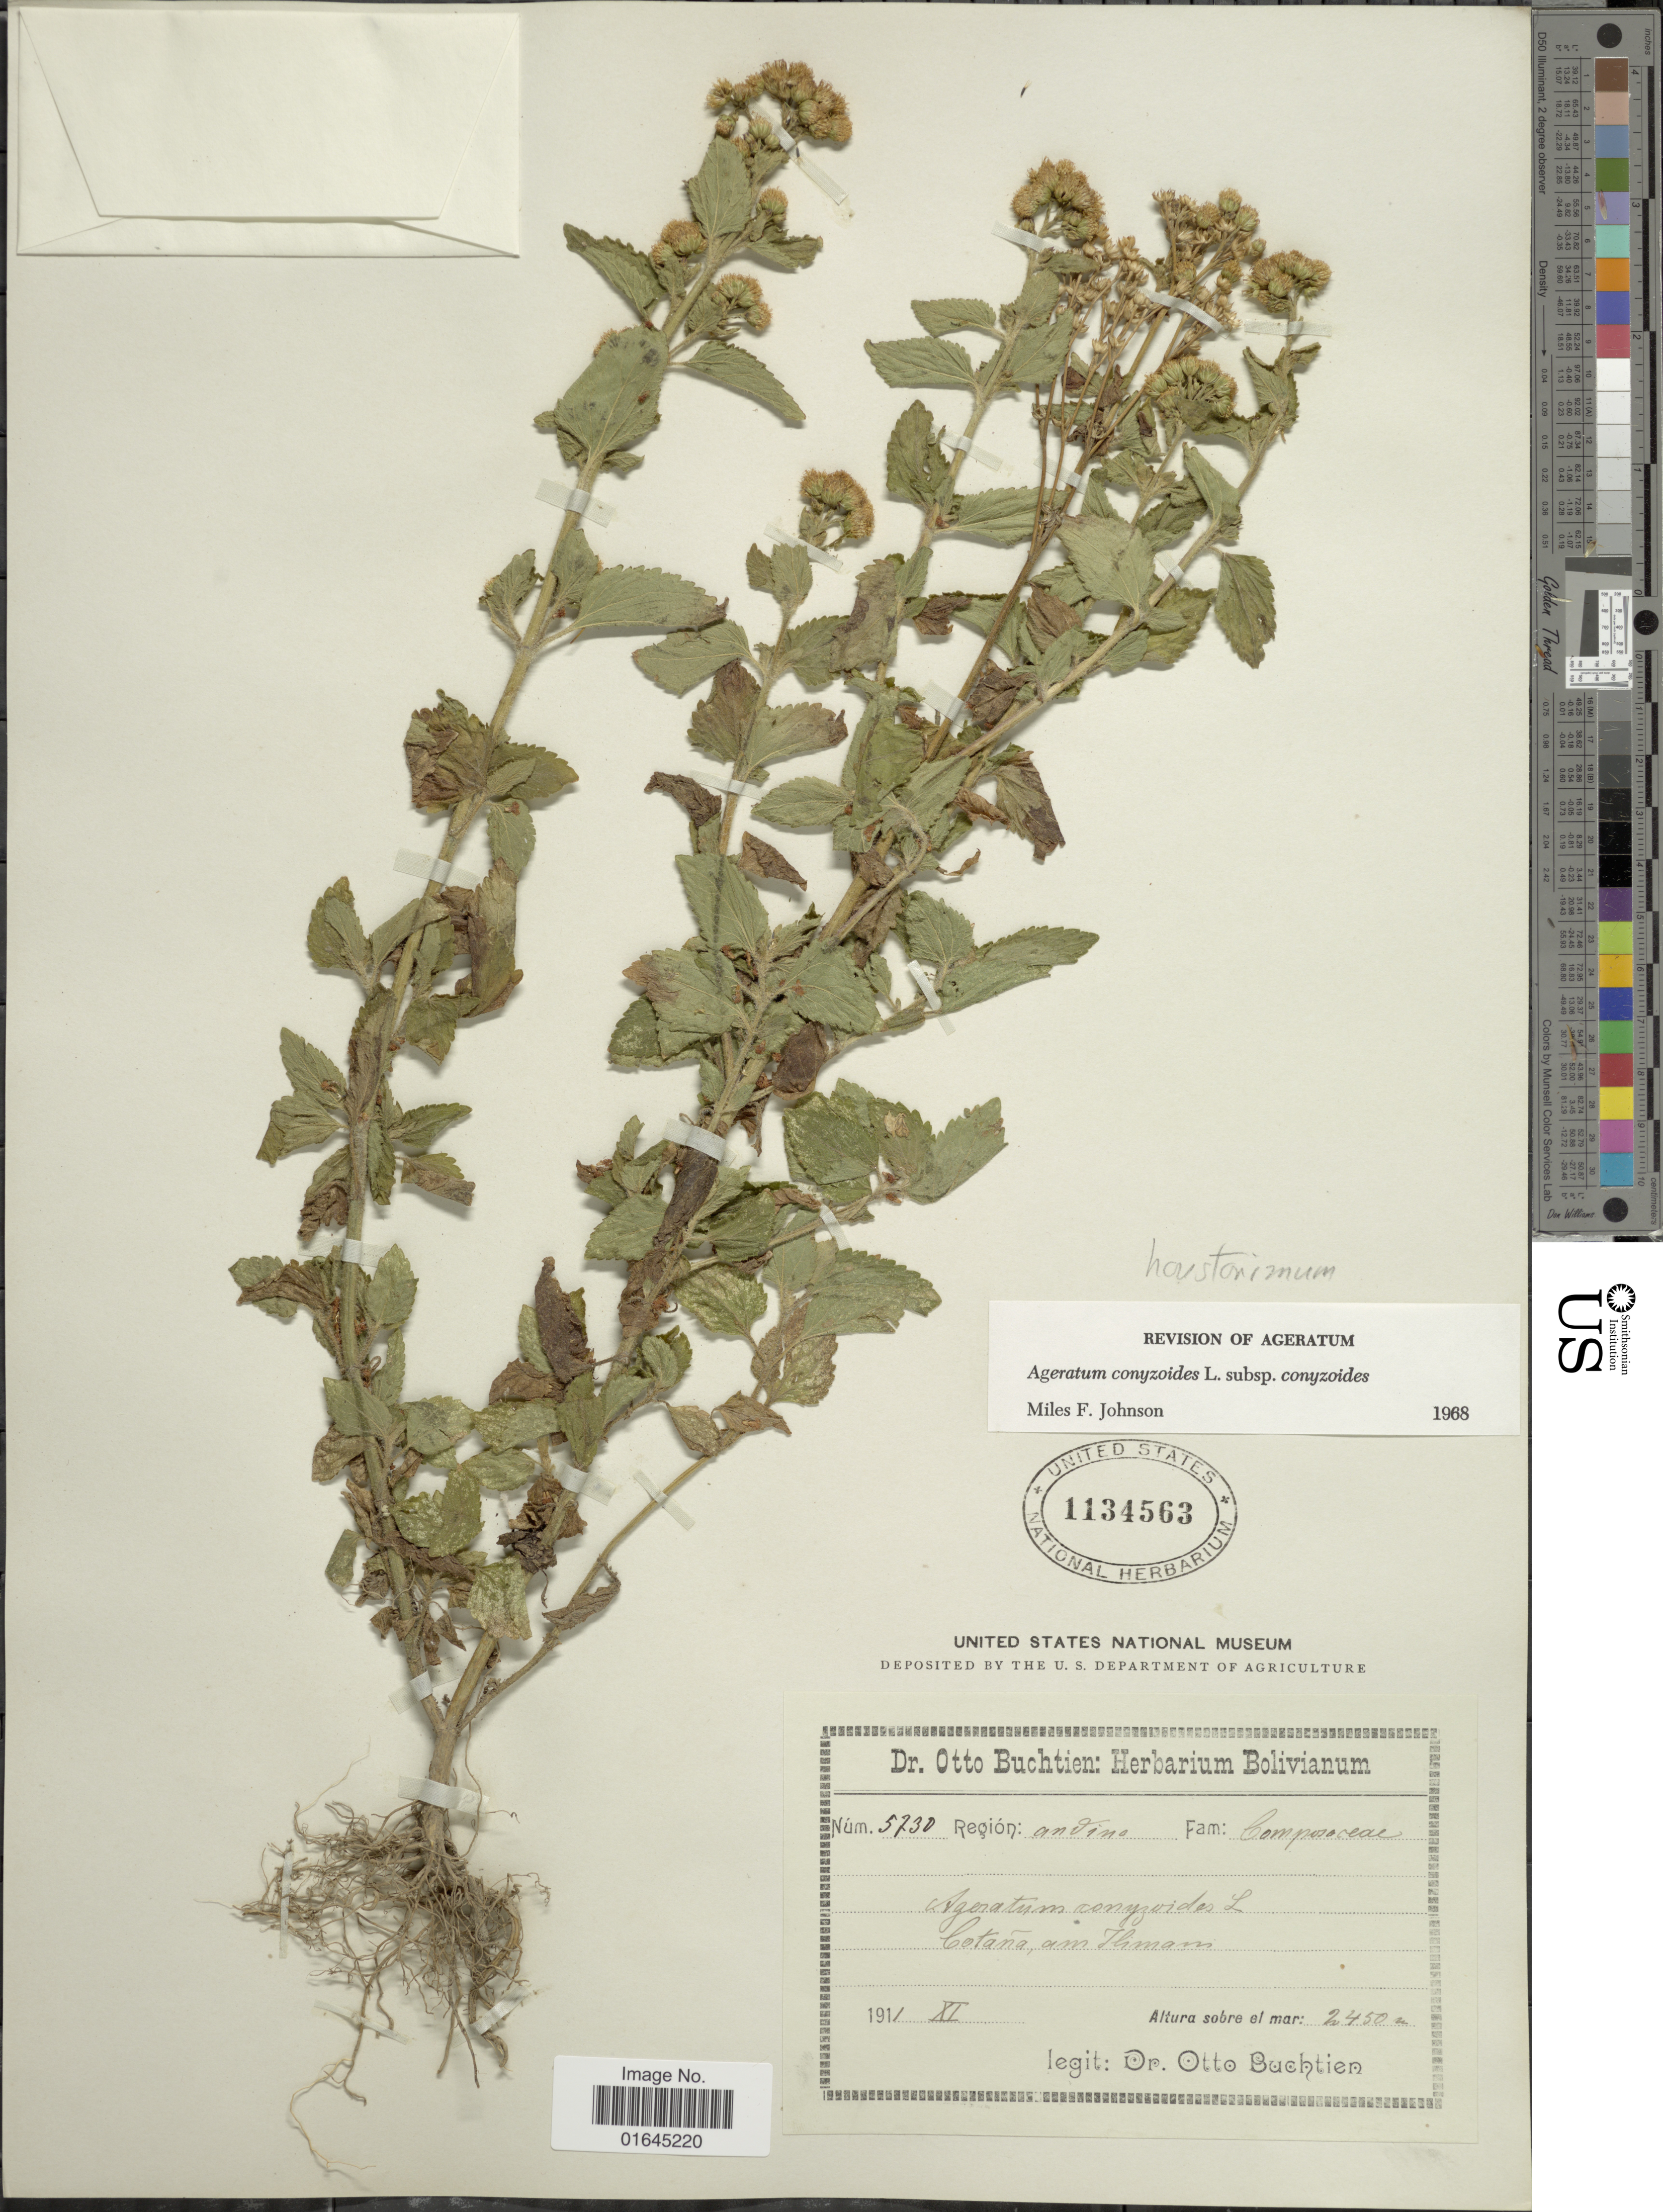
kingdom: Plantae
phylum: Tracheophyta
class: Magnoliopsida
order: Asterales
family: Asteraceae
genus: Ageratum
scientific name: Ageratum houstonianum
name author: Mill.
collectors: O. Buchtien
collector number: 5730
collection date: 1911-11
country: Bolivia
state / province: La Paz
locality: Regíon: Aduna, Cotaña, Illimani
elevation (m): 2450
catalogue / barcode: US 1134563